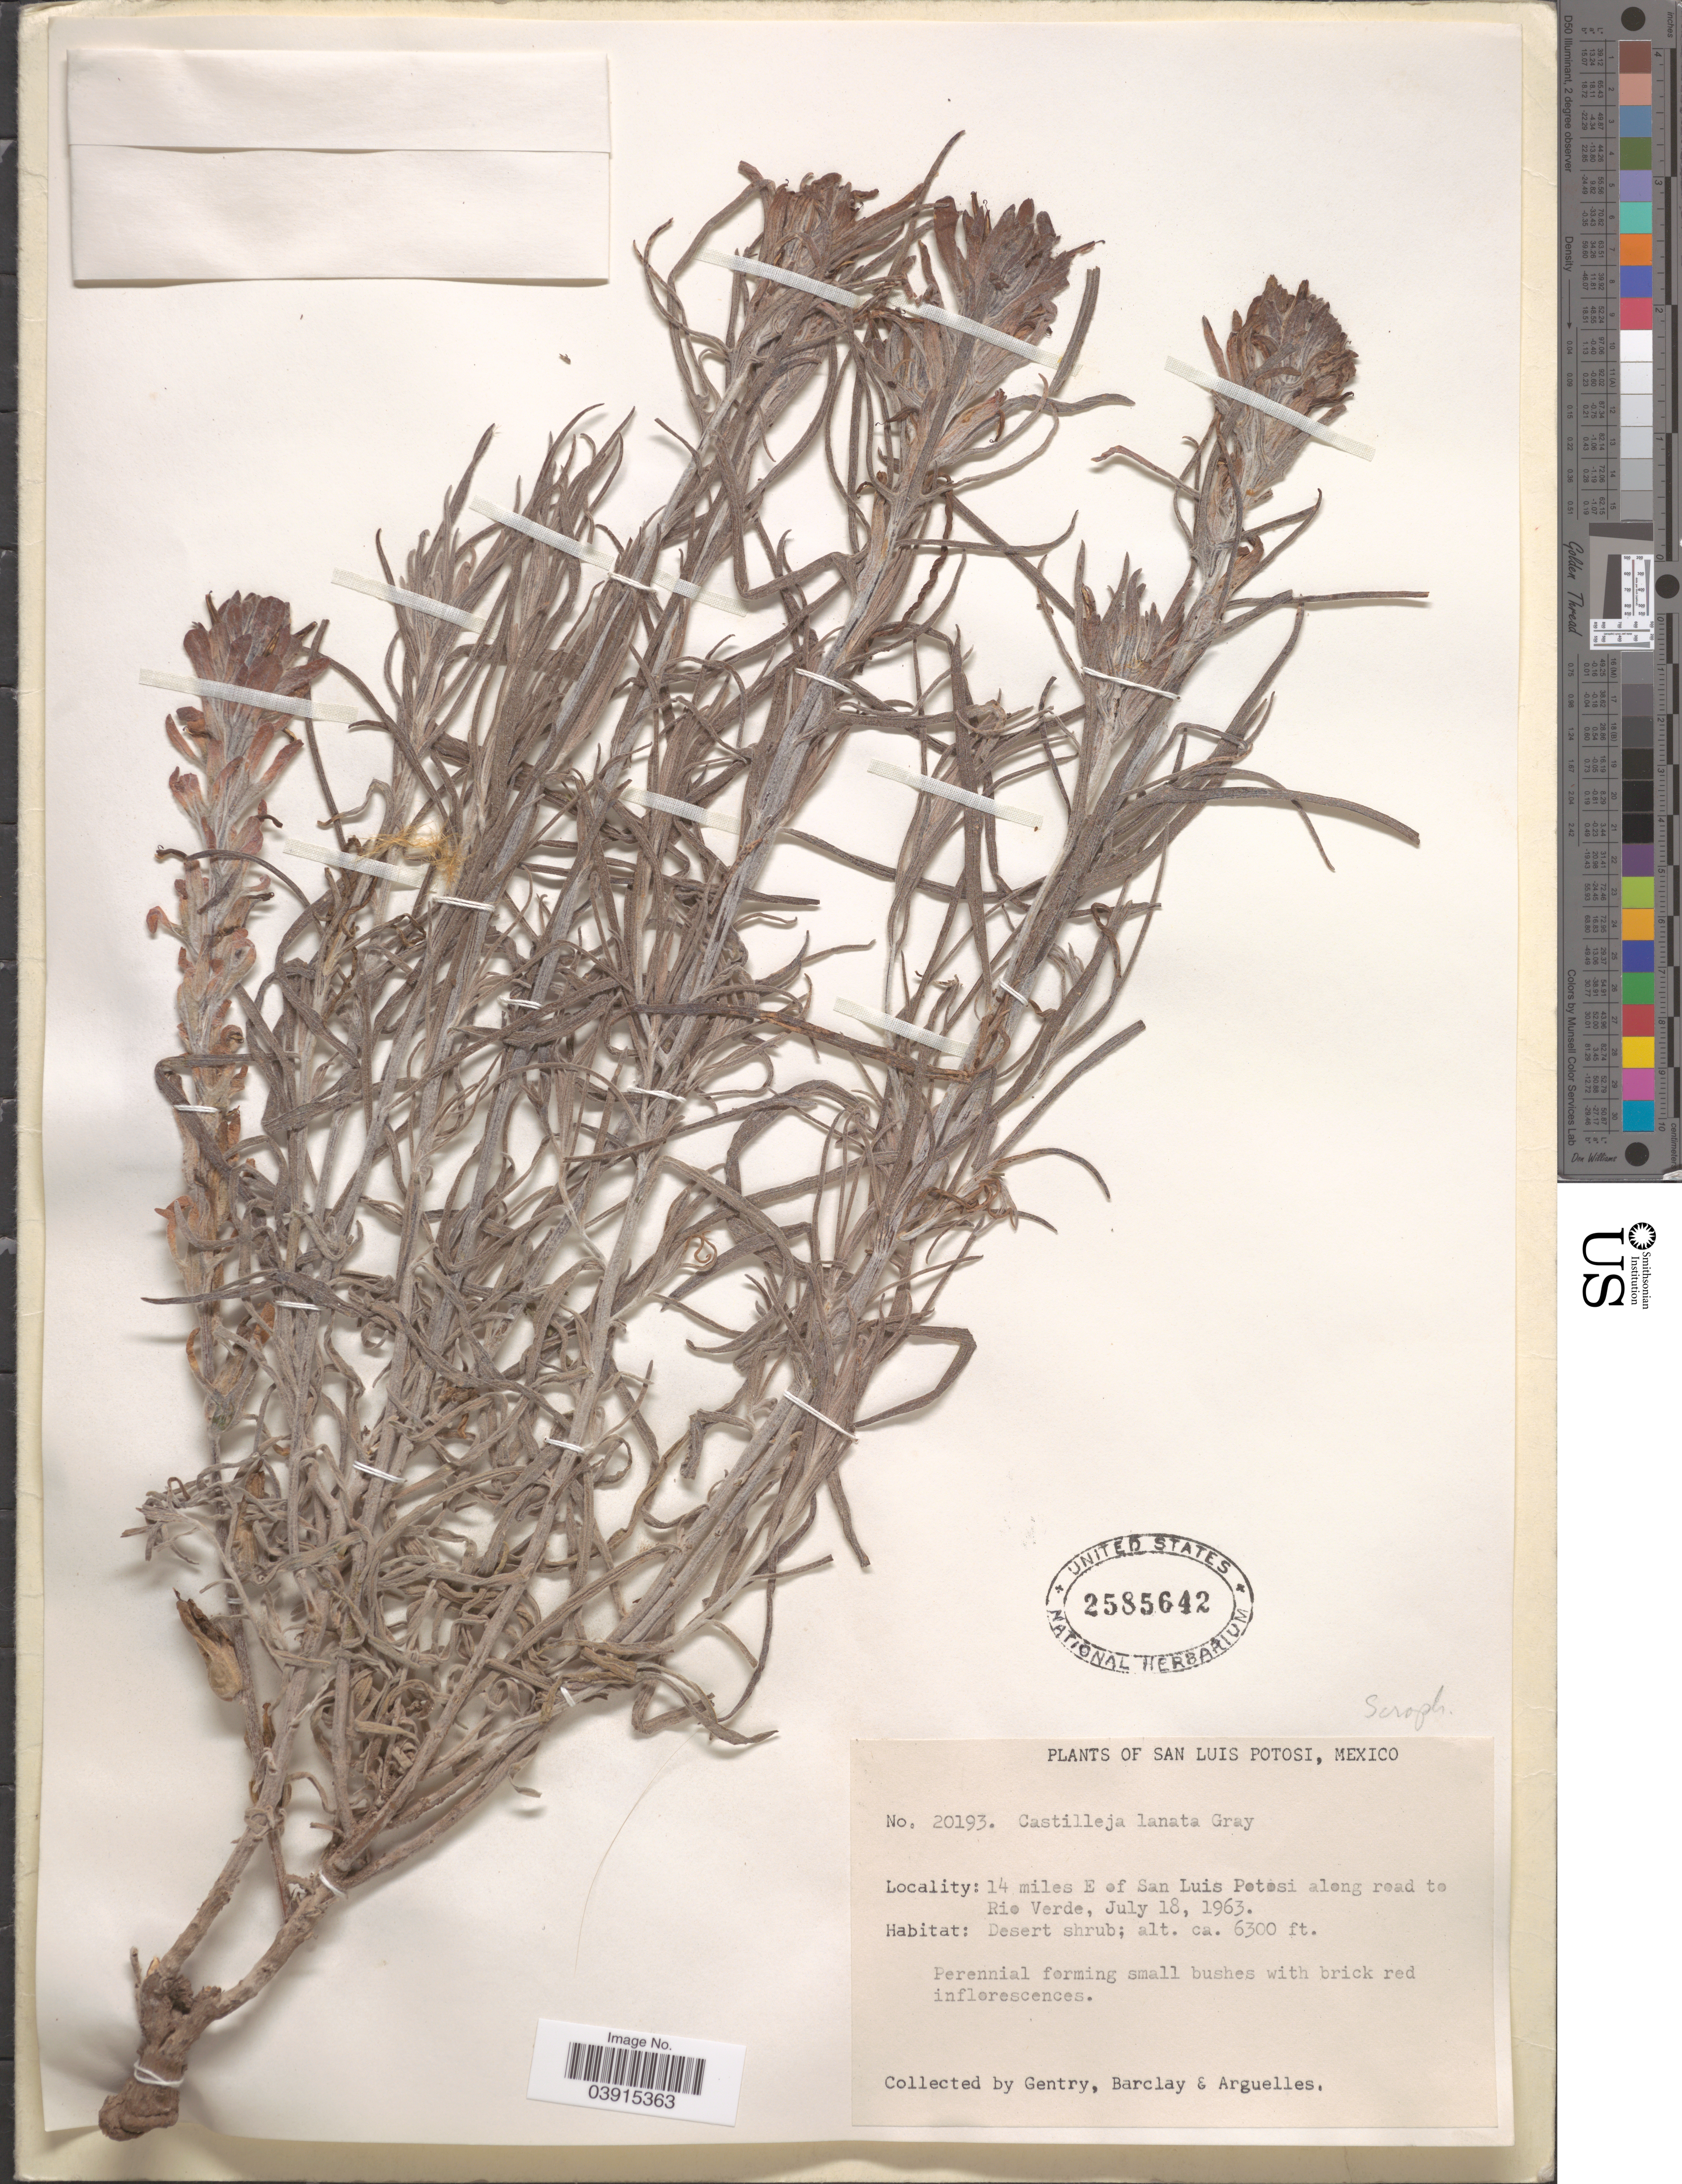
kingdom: Plantae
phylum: Tracheophyta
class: Magnoliopsida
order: Lamiales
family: Orobanchaceae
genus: Castilleja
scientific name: Castilleja lanata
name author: A. Gray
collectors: Gentry, --, -- Barclay & Arguelles, --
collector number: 20193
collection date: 1963-07-18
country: Mexico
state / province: San Luis Potosí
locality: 14 miles E of San Luis Potosi along road to Rio Verde.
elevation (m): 1920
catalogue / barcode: US 2585642